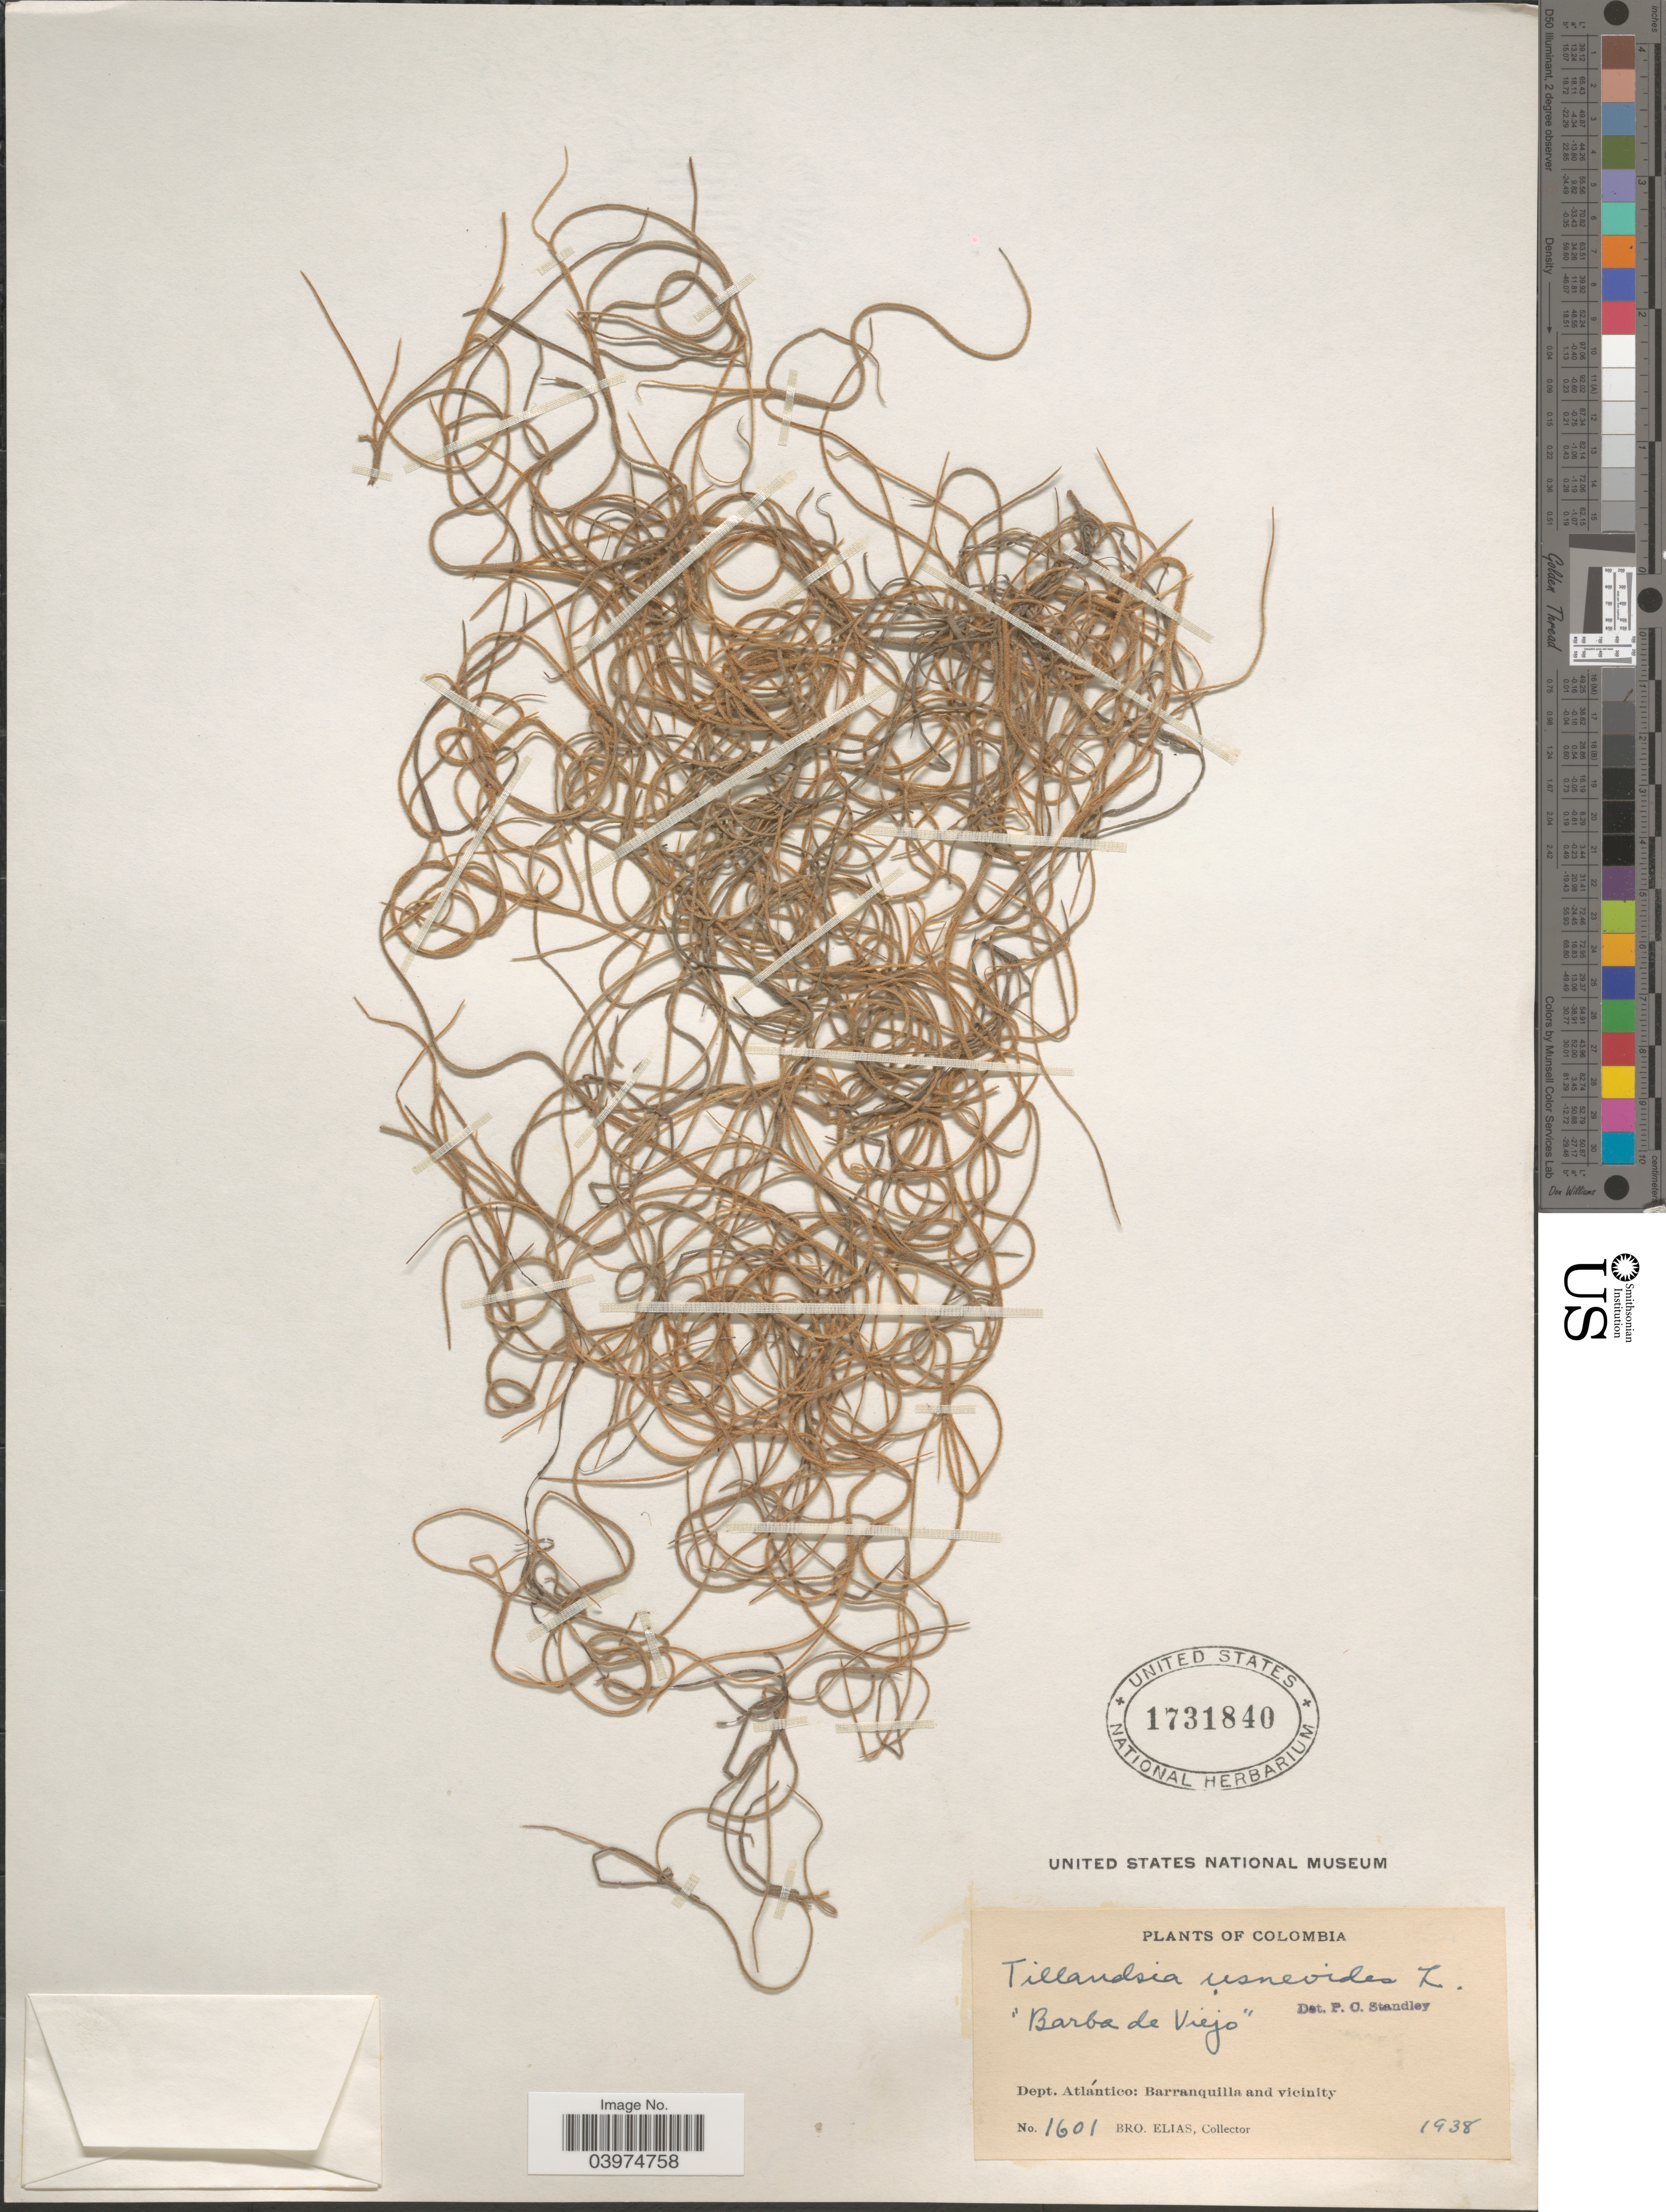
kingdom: Plantae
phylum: Tracheophyta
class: Liliopsida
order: Poales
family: Bromeliaceae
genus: Tillandsia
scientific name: Tillandsia usneoides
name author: (L.) L.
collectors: Bro. Elias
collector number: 1601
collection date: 1938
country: Colombia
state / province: Atlántico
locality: Dept. Atlántico: Barranquilla and vicinity.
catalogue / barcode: US 1731840